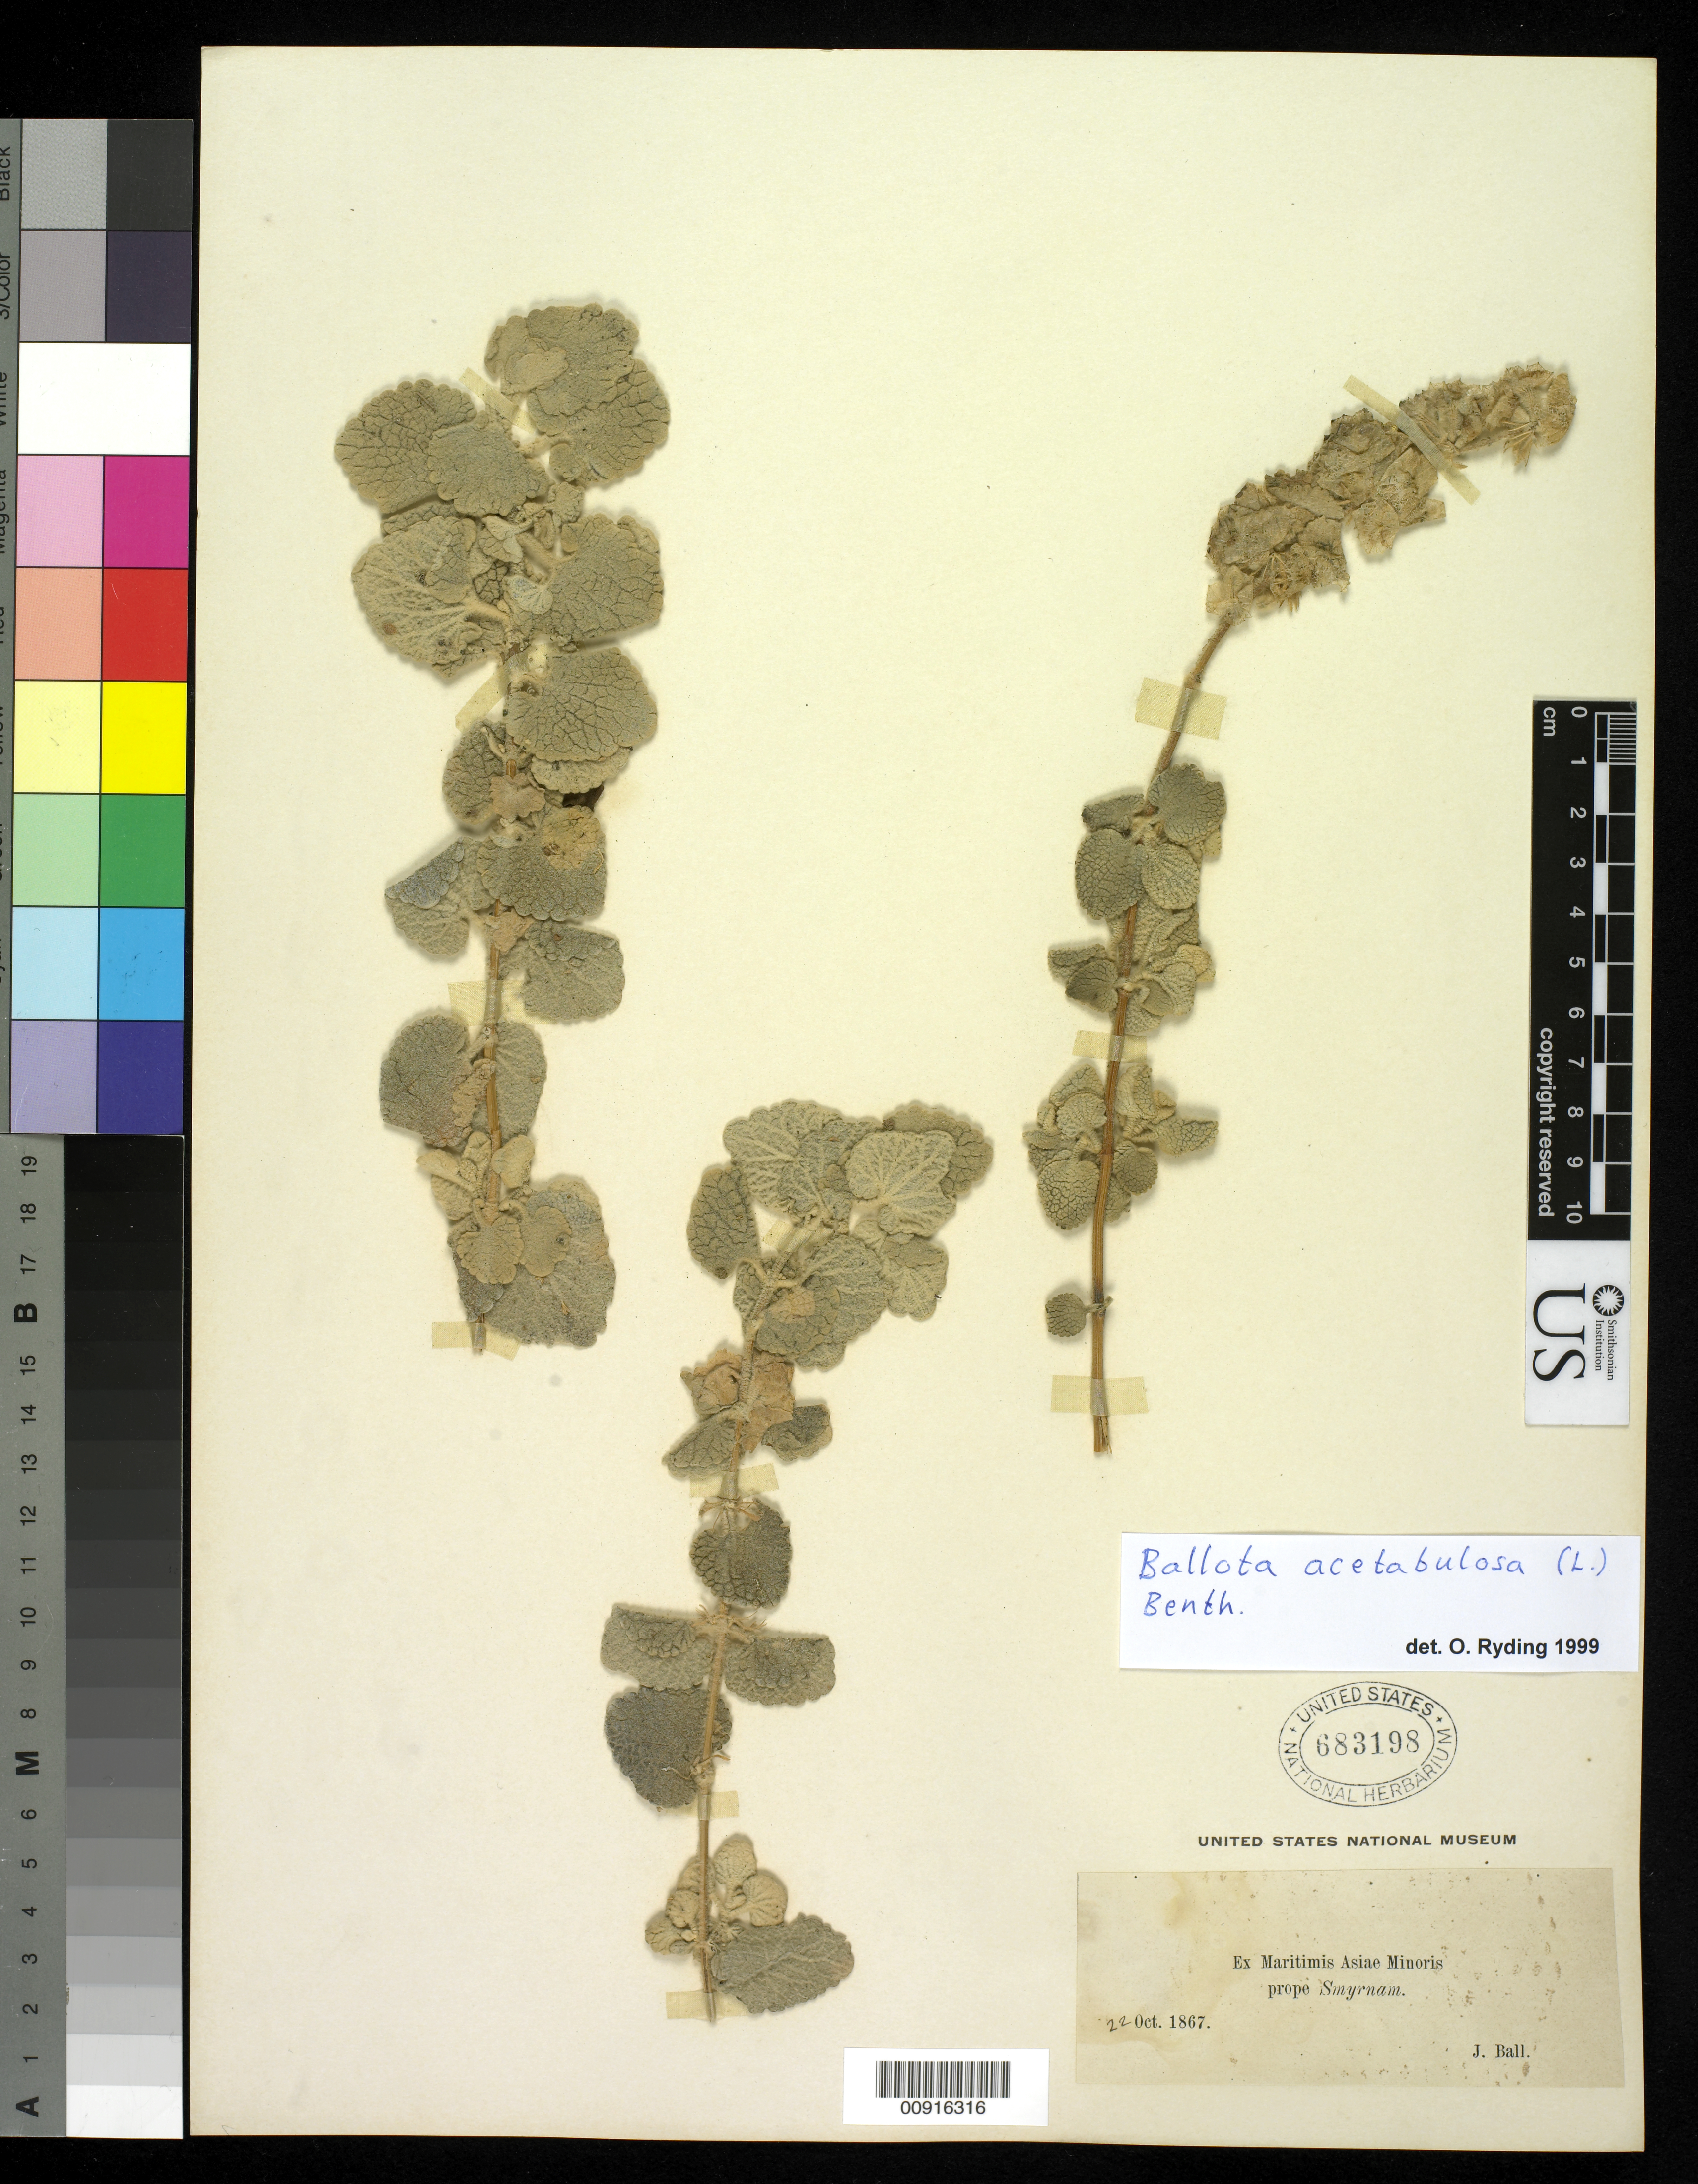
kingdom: Plantae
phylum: Tracheophyta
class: Magnoliopsida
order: Lamiales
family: Lamiaceae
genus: Ballota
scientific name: Ballota acetabulosa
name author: (L.) Benth.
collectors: J. Ball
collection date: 1867-10-22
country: Turkey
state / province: Izmir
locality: Ex Maritimis Asiae Minoris prope Smyrnam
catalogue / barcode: US 683198